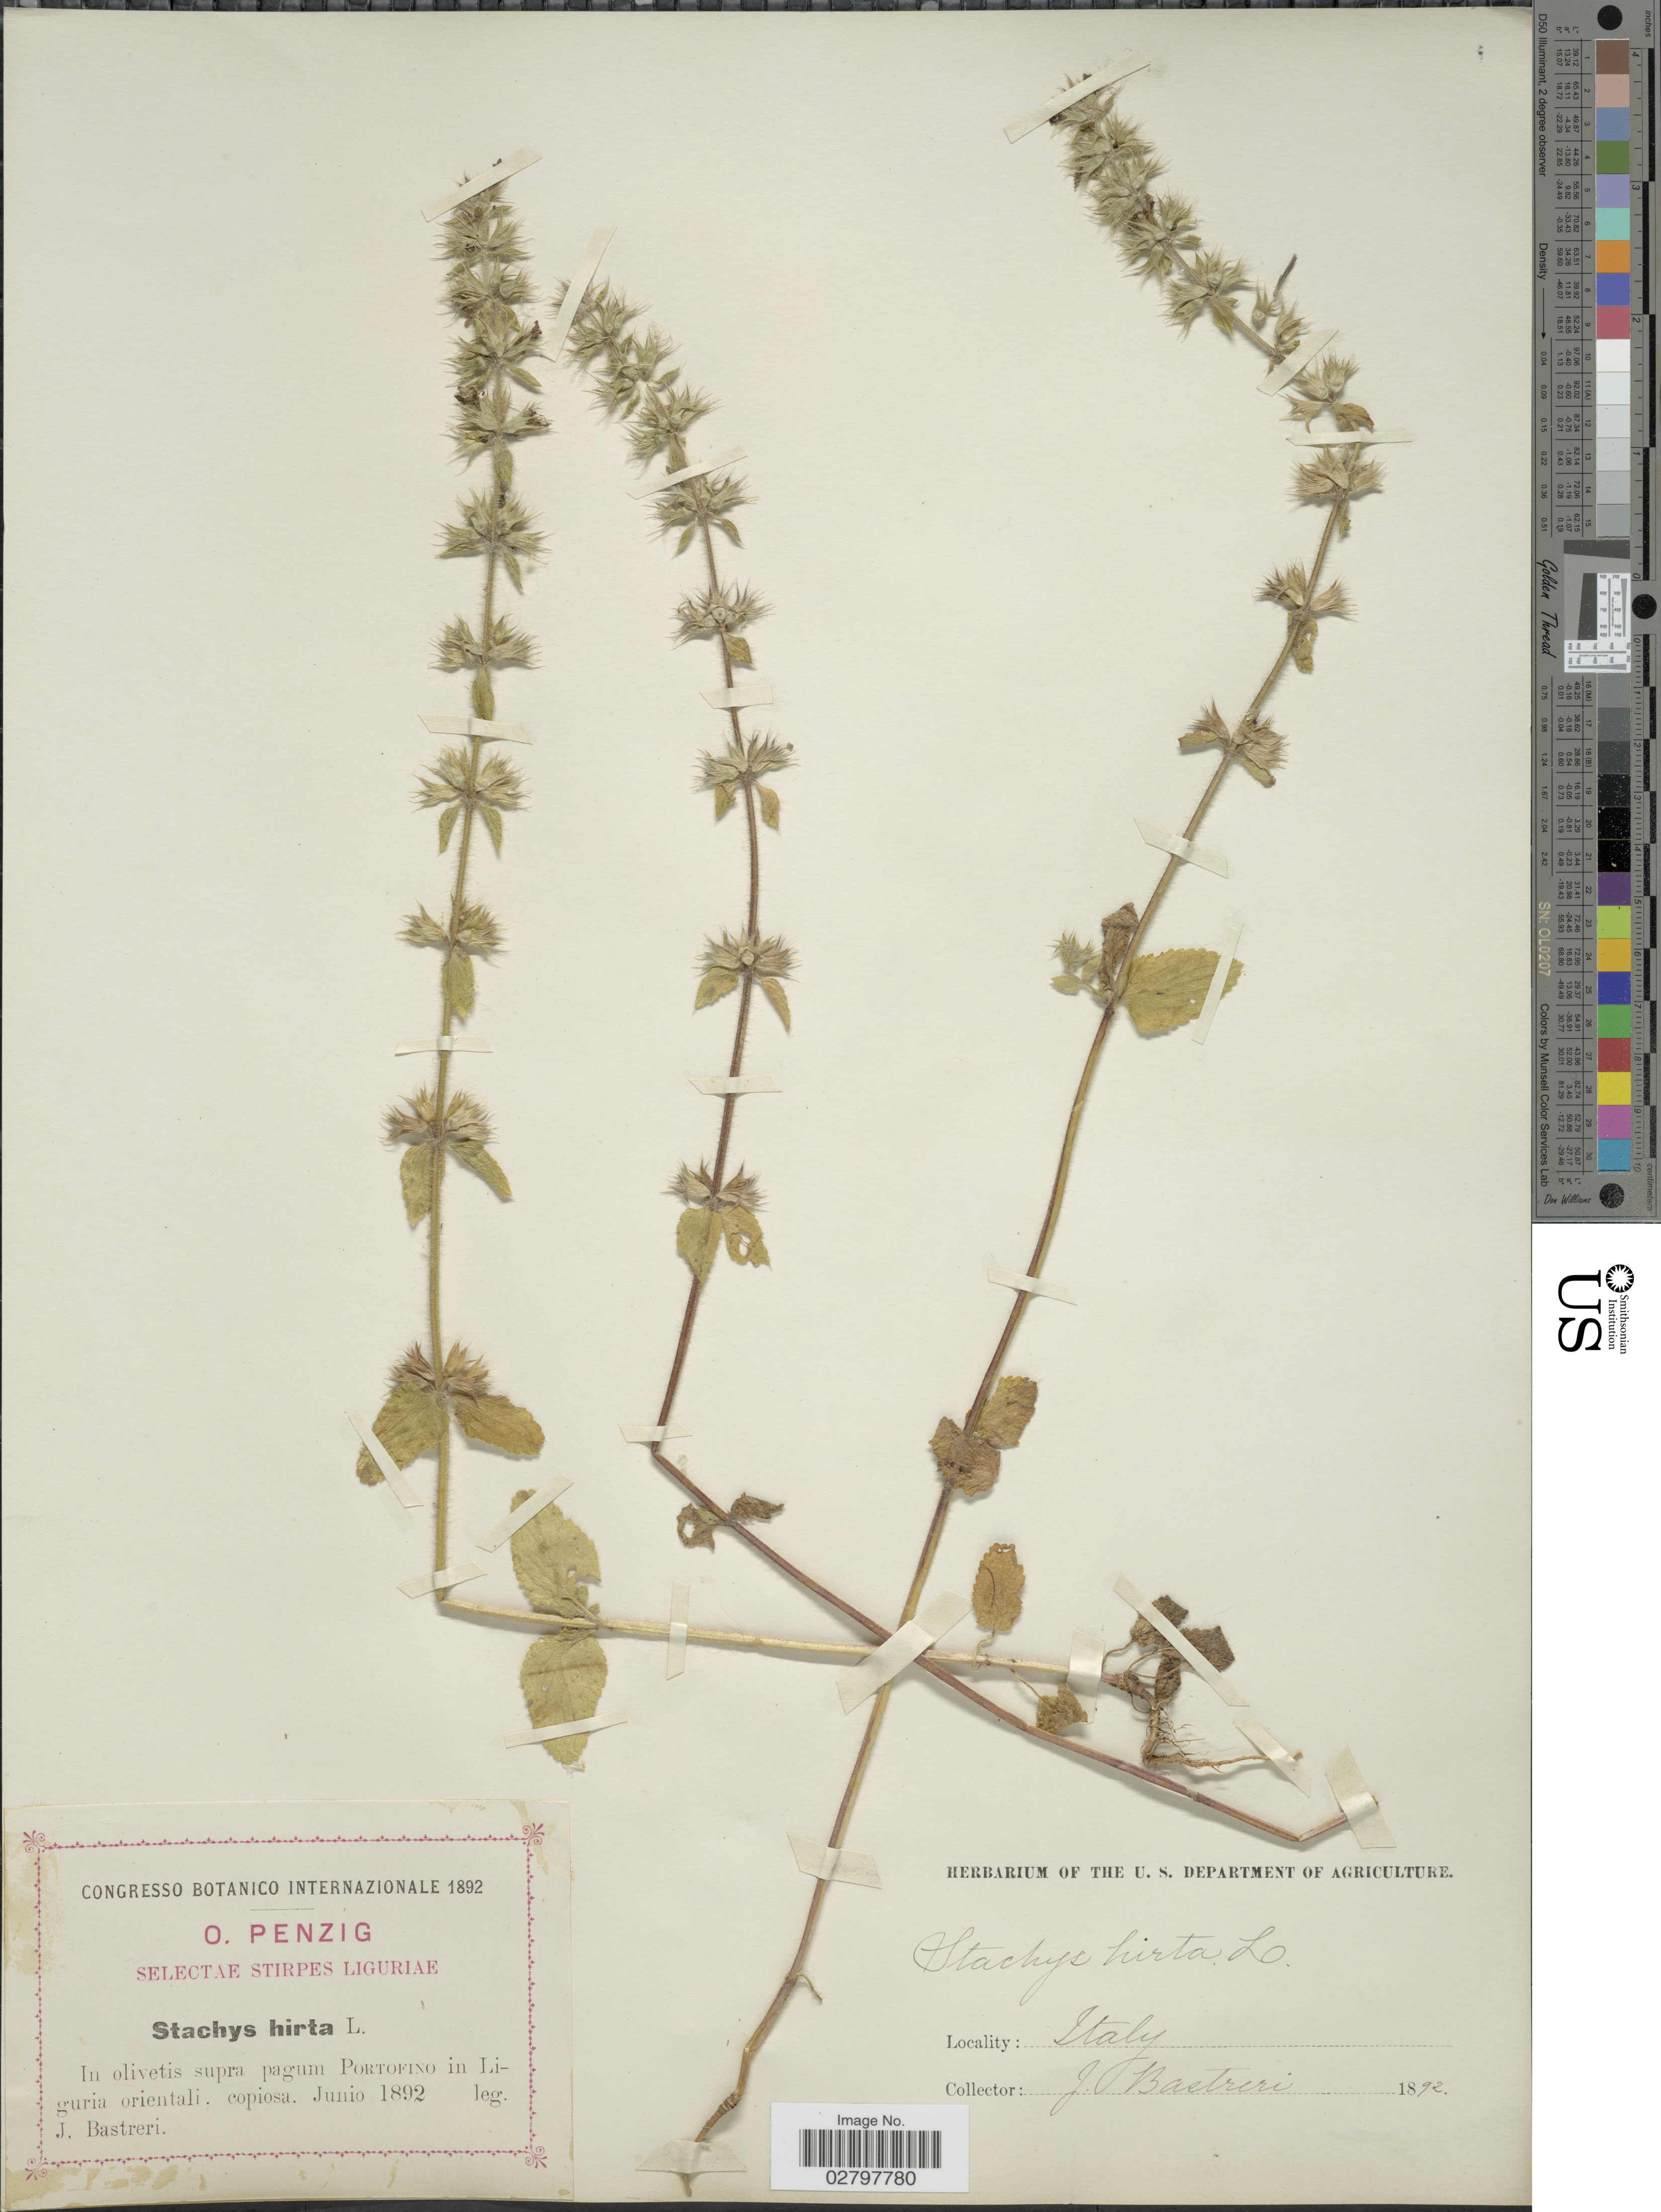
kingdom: Plantae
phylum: Tracheophyta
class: Magnoliopsida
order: Lamiales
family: Lamiaceae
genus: Stachys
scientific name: Stachys hirta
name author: L.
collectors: J. Basteri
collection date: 1892-06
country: Italy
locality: In olivetis supra pagum Portofino in Liguria orientali. copiosa.